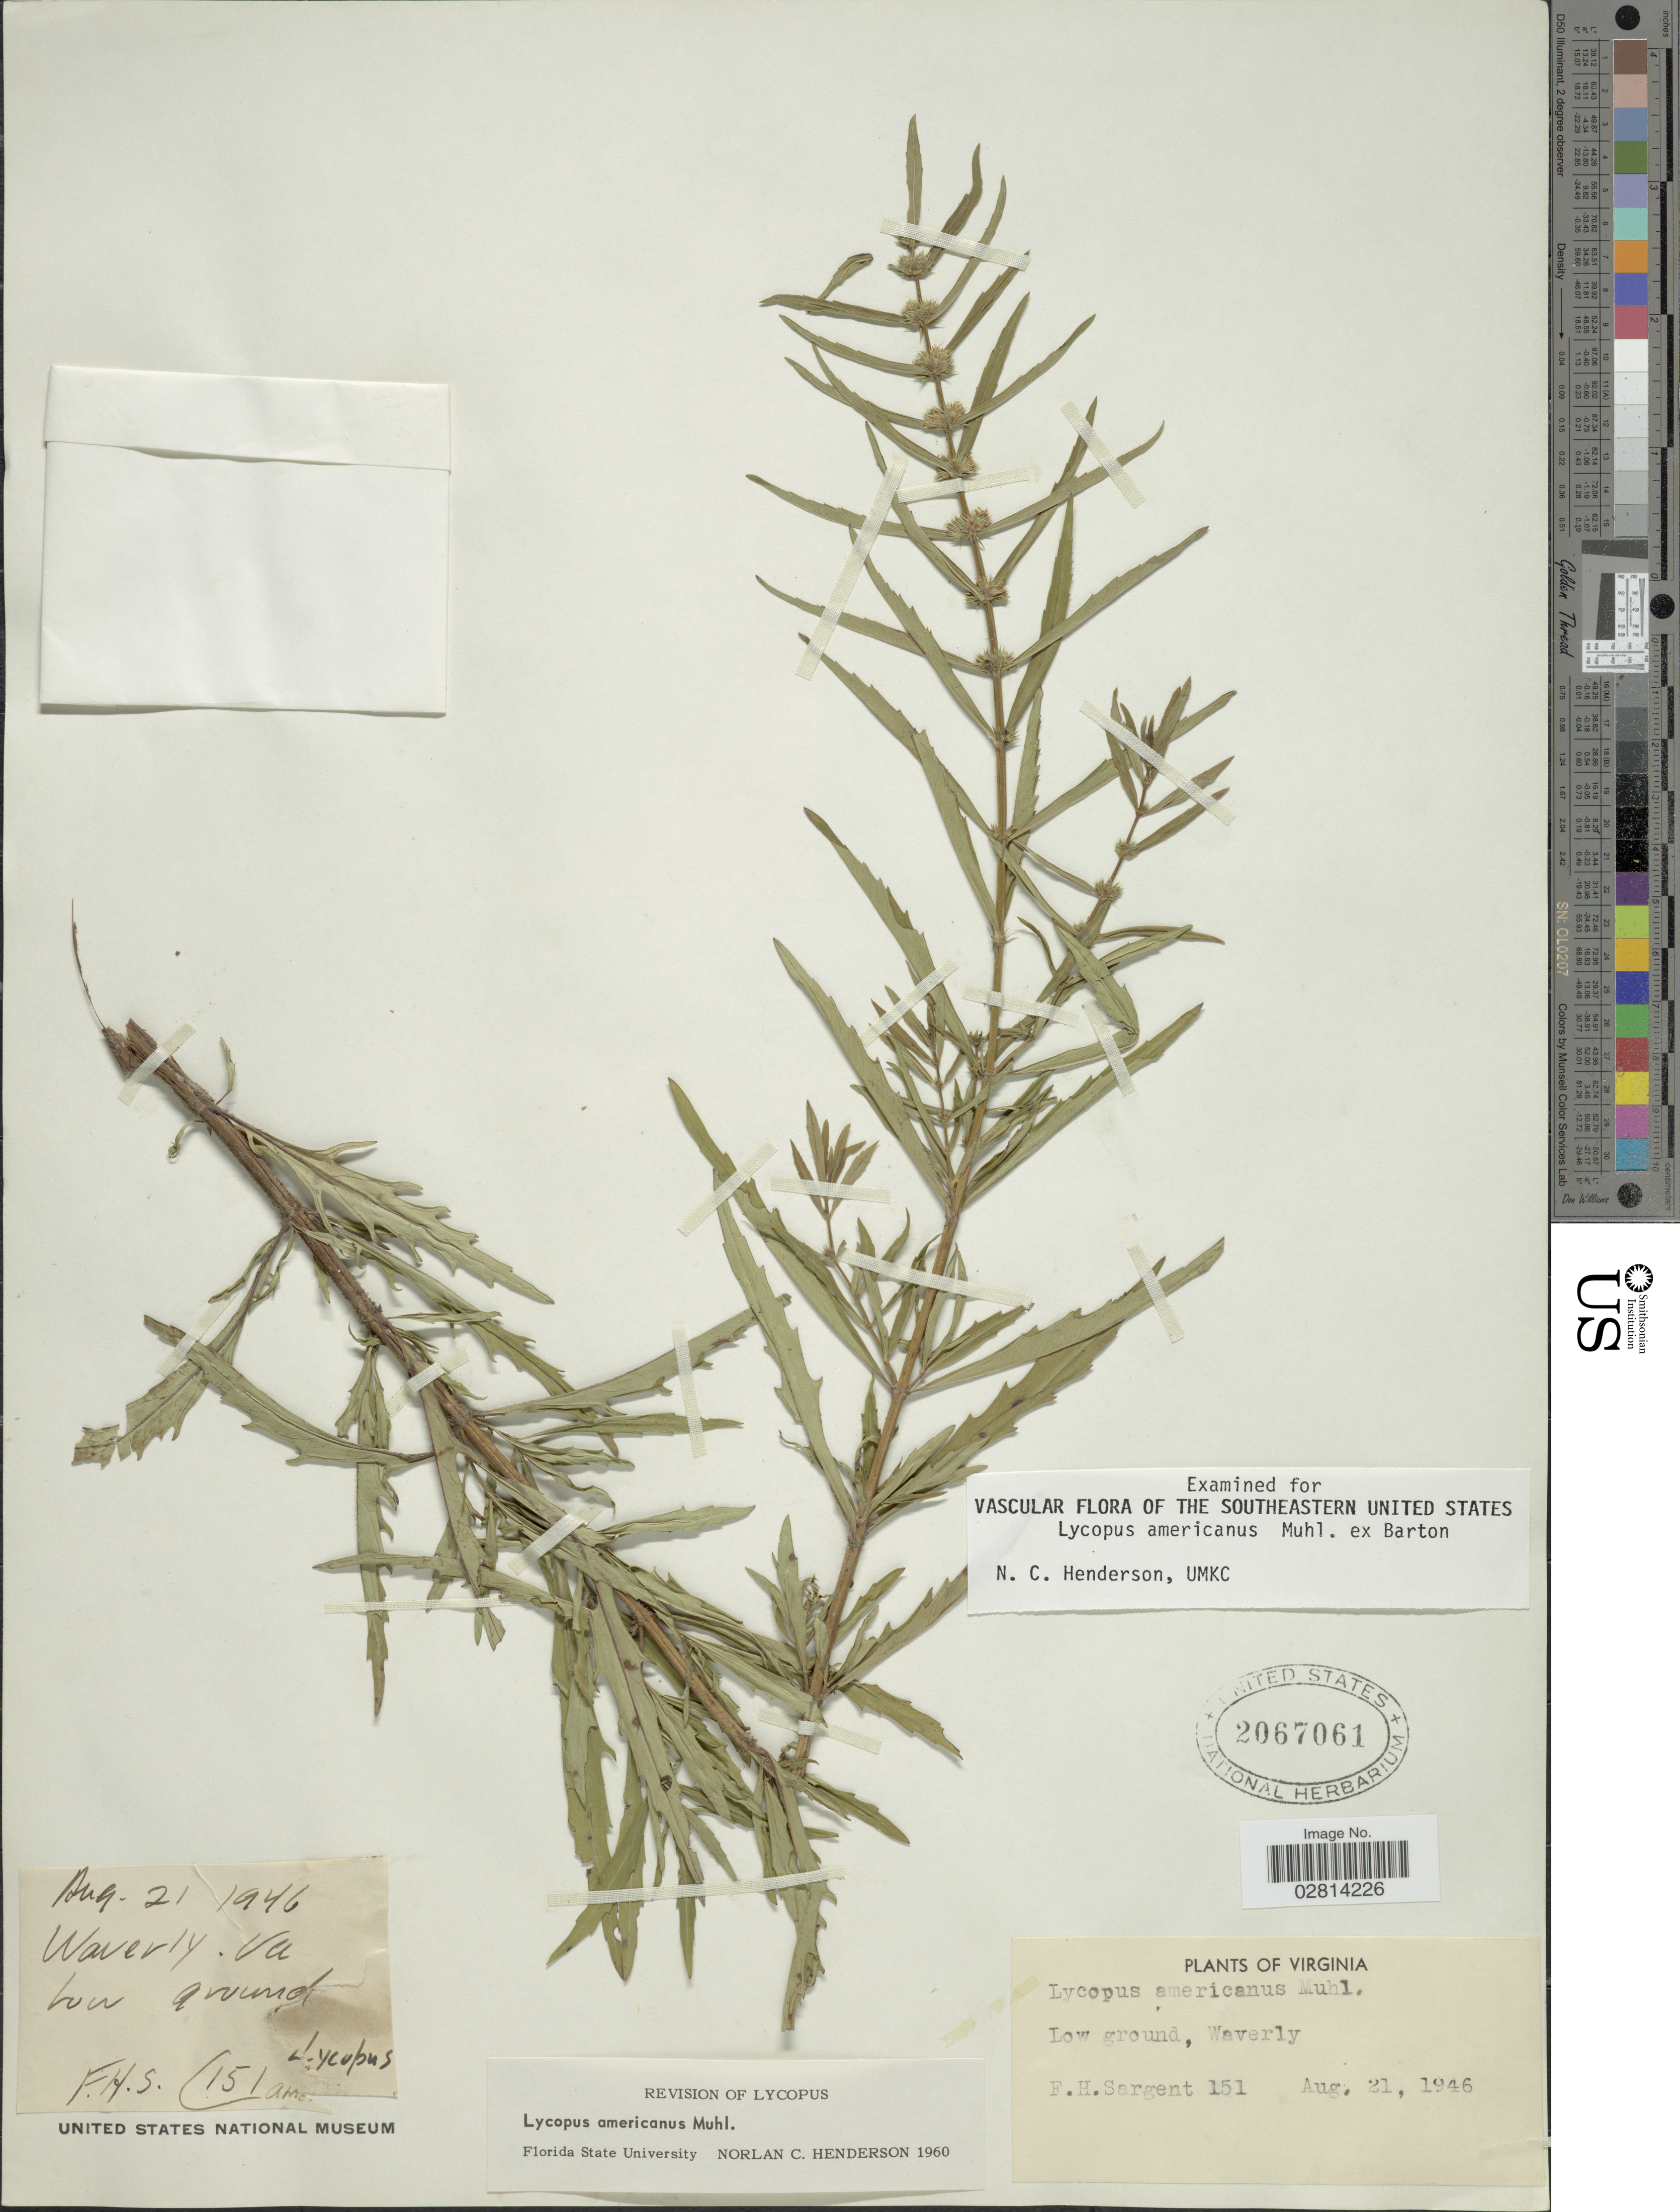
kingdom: Plantae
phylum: Tracheophyta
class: Magnoliopsida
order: Lamiales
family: Lamiaceae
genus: Lycopus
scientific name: Lycopus americanus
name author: Muhl. ex W.P.C. Barton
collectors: F. H. Sargent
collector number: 151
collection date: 1946-08-21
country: United States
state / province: Virginia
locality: Low Ground, Waverly.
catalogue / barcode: US 2067061